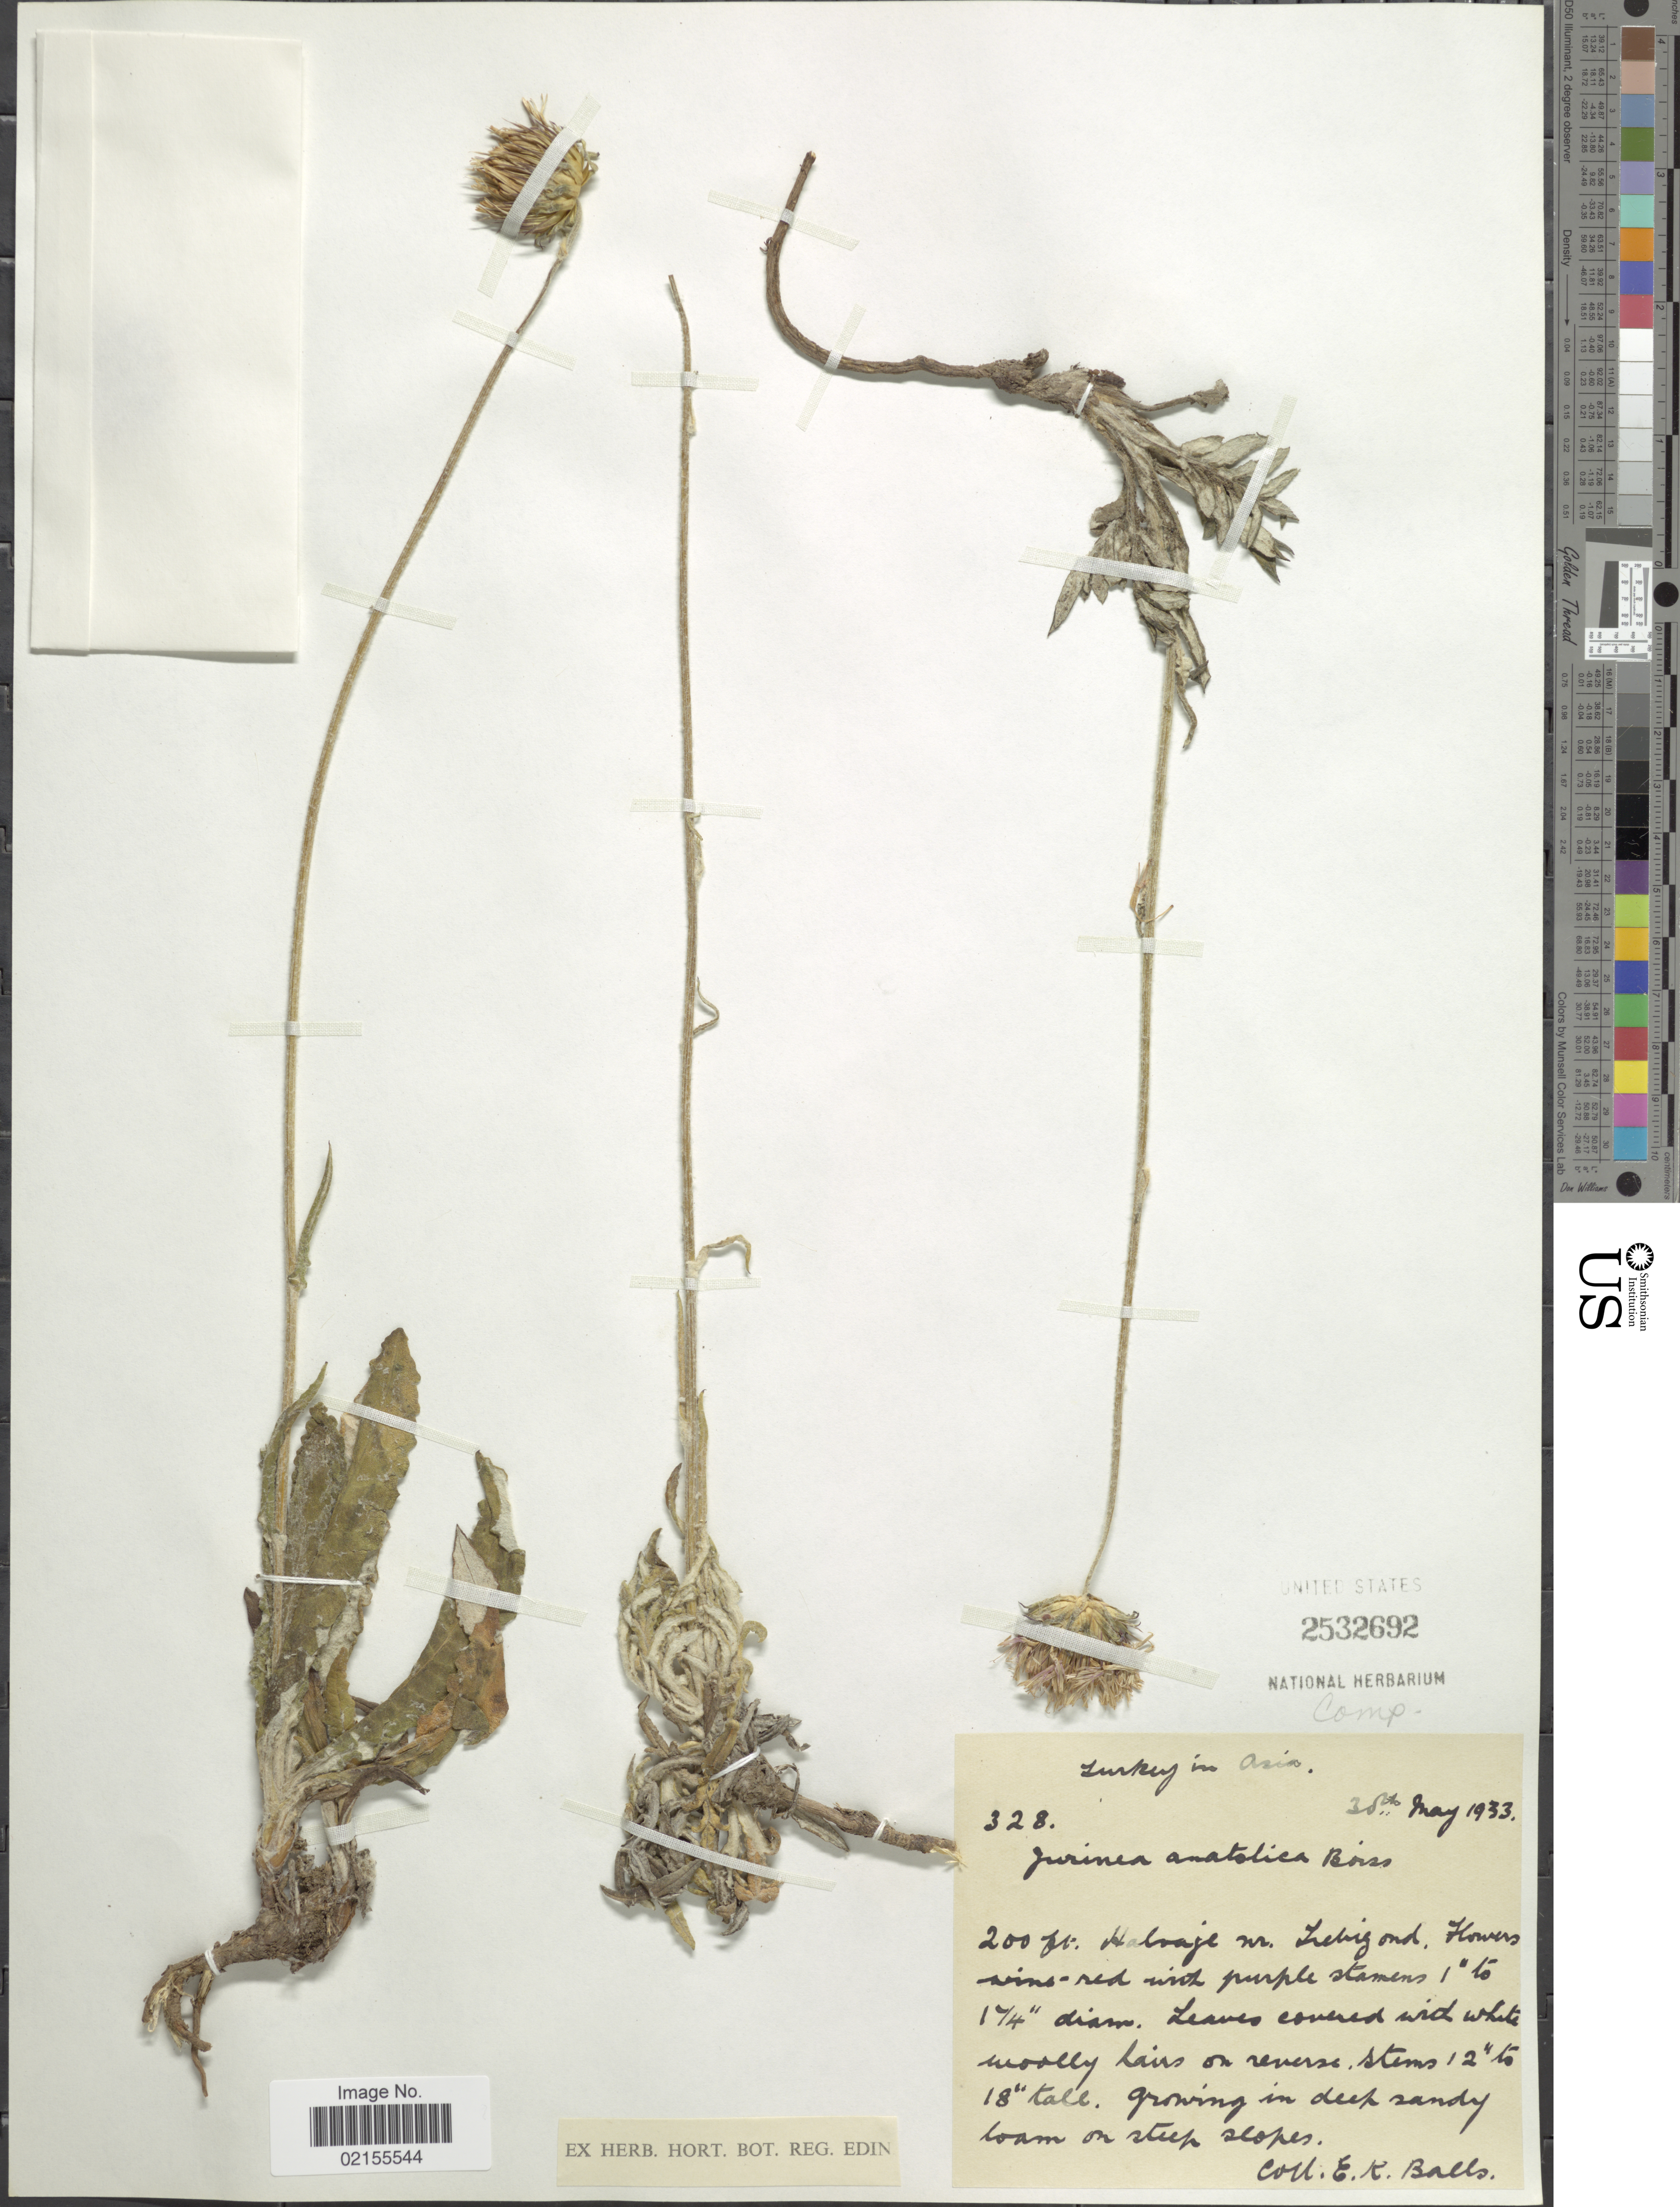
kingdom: Plantae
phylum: Tracheophyta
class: Magnoliopsida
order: Asterales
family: Asteraceae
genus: Jurinea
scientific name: Jurinea consanguinea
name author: DC.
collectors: E. K. Balls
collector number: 328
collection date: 1933-05-28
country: Turkey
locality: Turkey in Asia, Halvaje nr. Irchig ond. Howers [interpreted]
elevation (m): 61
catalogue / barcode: US 2532692